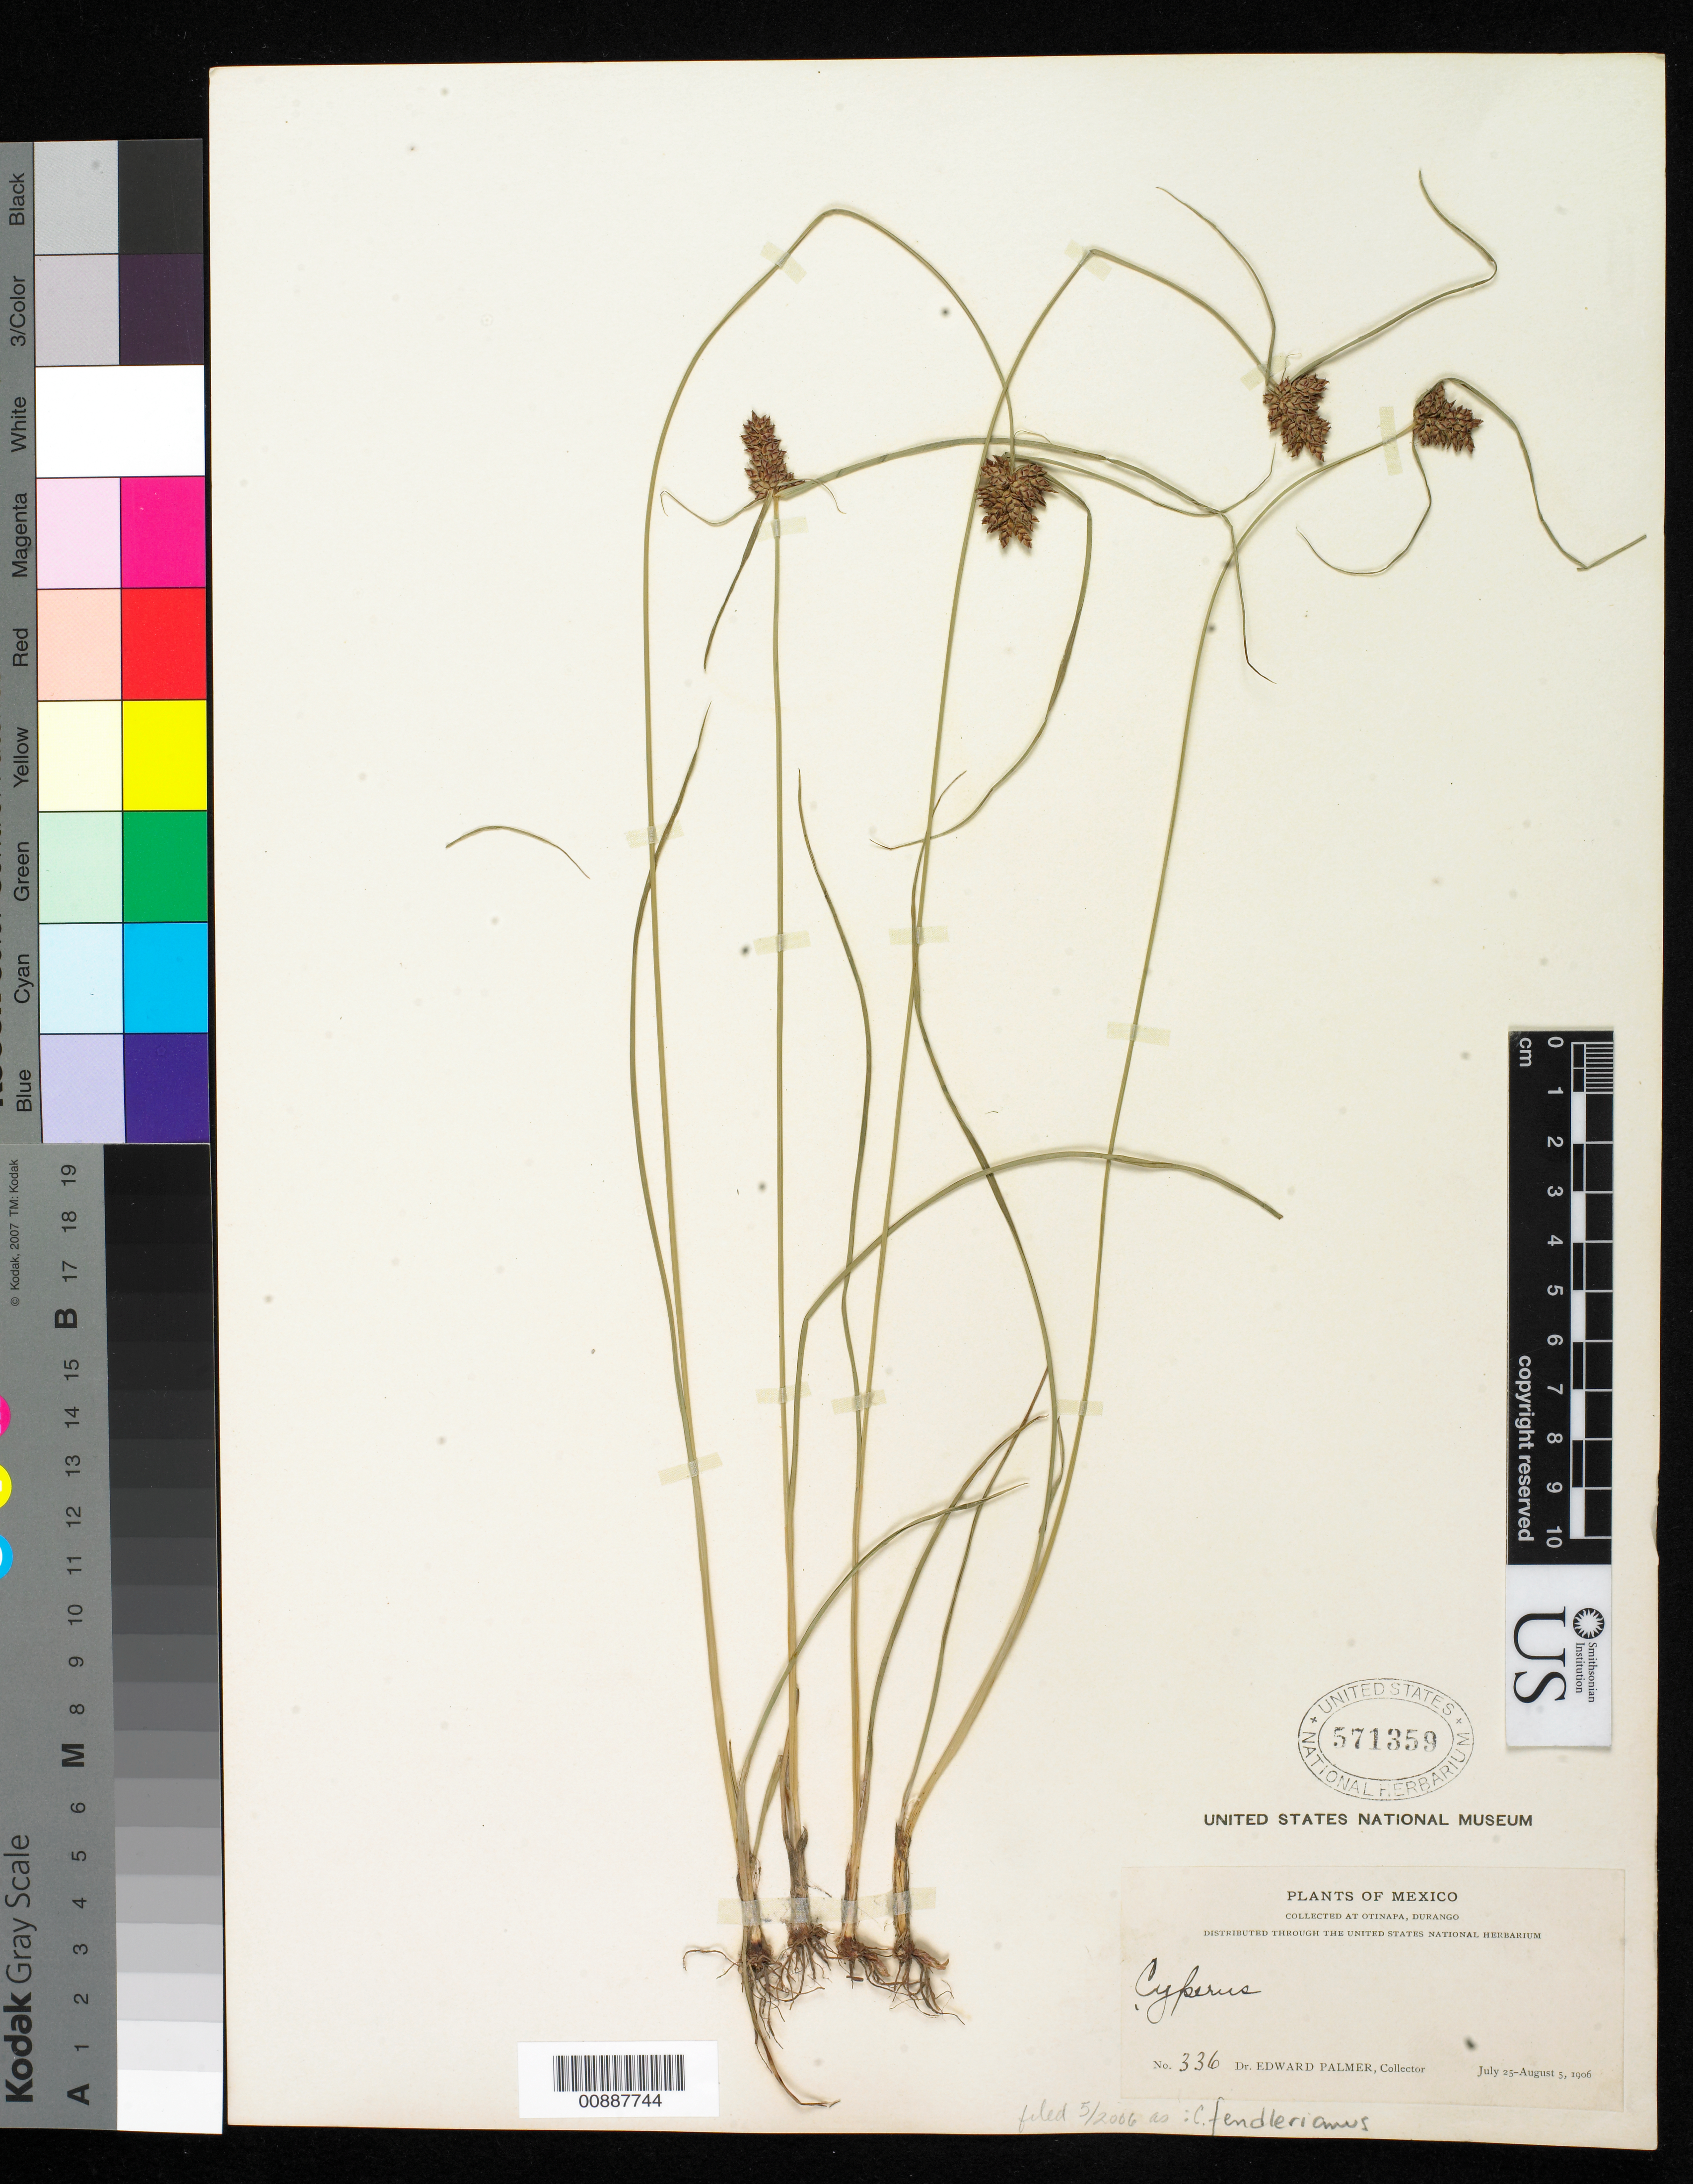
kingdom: Plantae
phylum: Tracheophyta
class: Liliopsida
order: Poales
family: Cyperaceae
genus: Cyperus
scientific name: Cyperus fendlerianus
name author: Boeckeler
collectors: E. Palmer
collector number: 336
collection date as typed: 25 Jul 1906 to 05 Aug 1906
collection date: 1906-07-25/1906-08-05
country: Mexico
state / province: Durango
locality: Otinapa, Durango.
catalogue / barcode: US 571359